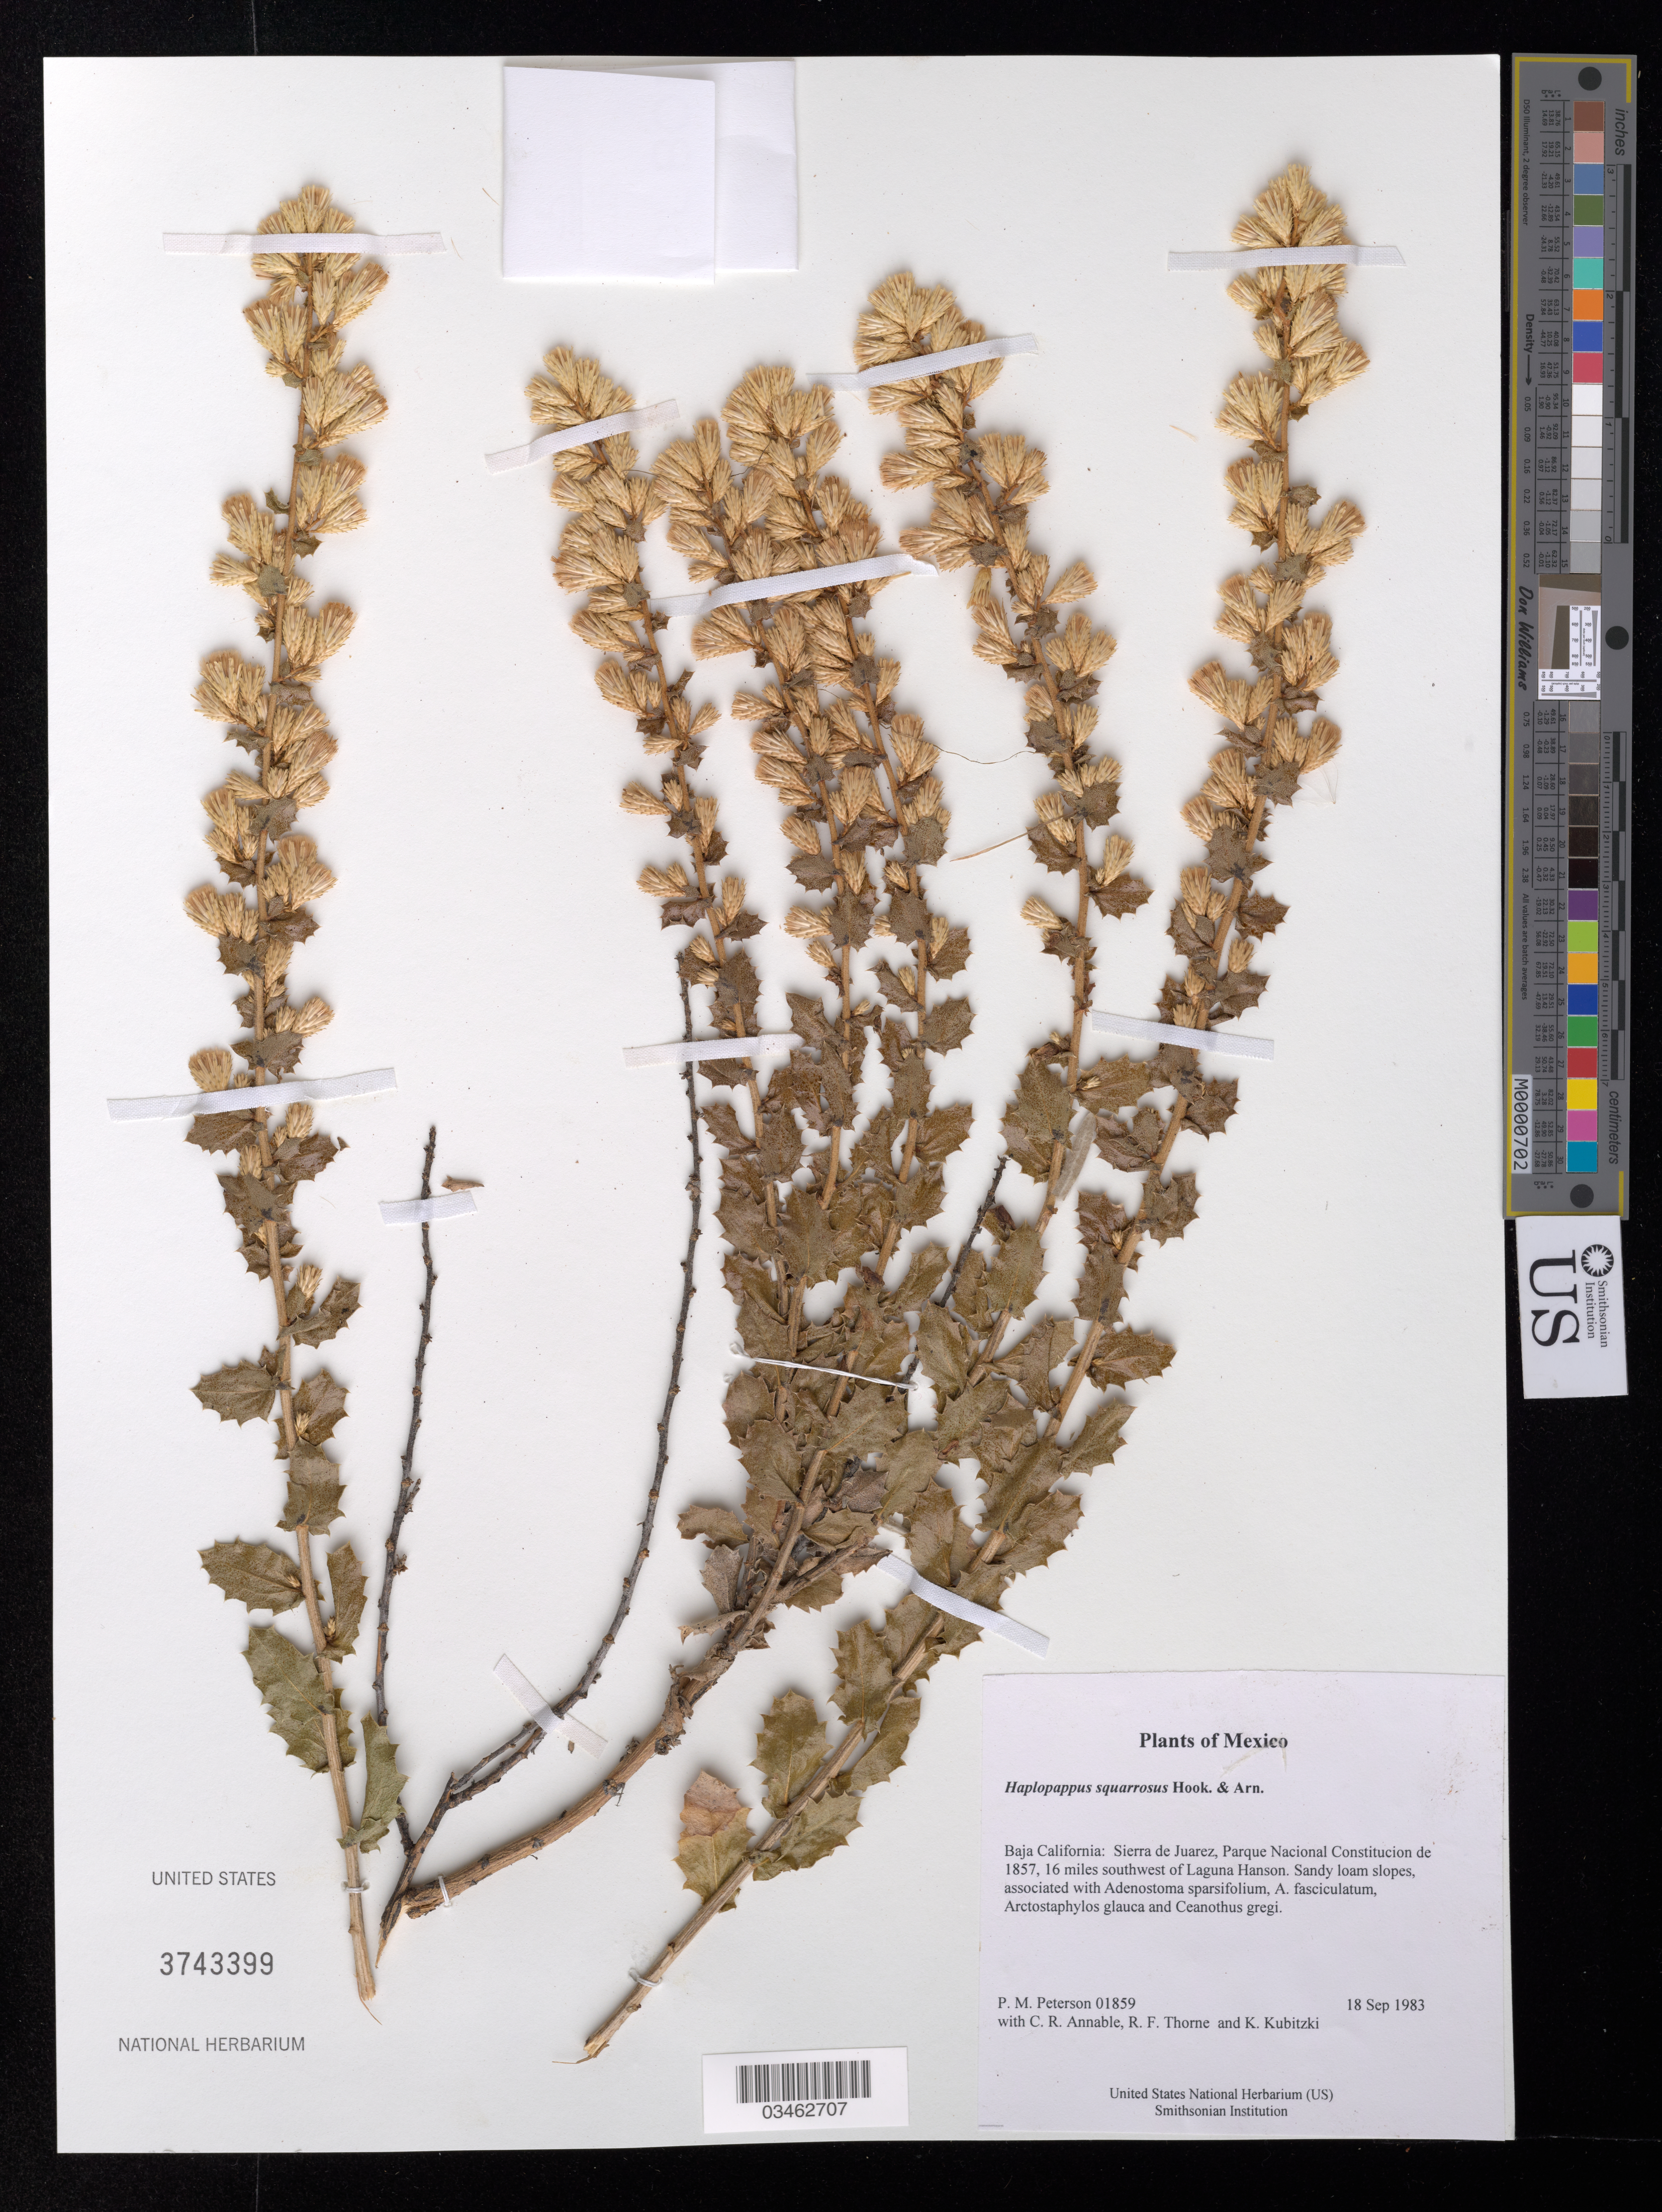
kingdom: Plantae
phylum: Tracheophyta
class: Magnoliopsida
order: Asterales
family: Asteraceae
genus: Haplopappus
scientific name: Haplopappus squarrosus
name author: Hook. & Arn.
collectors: P. M. Peterson, C. R. Annable, R. F. Thorne & K. Kubitzki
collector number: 01859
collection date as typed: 18 Sep 1983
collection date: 1983-09-18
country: Mexico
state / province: Baja California Norte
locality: Sierra de Juarez, Parque Nacional Constitucion de 1857, 16 miles southwest of Laguna Hanson.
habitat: Sandy loam slopes, associated with Adenostoma sparsifolium, A. fasciculatum, Arctostaphylos glauca and Ceanothus gregi.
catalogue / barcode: US 3743399